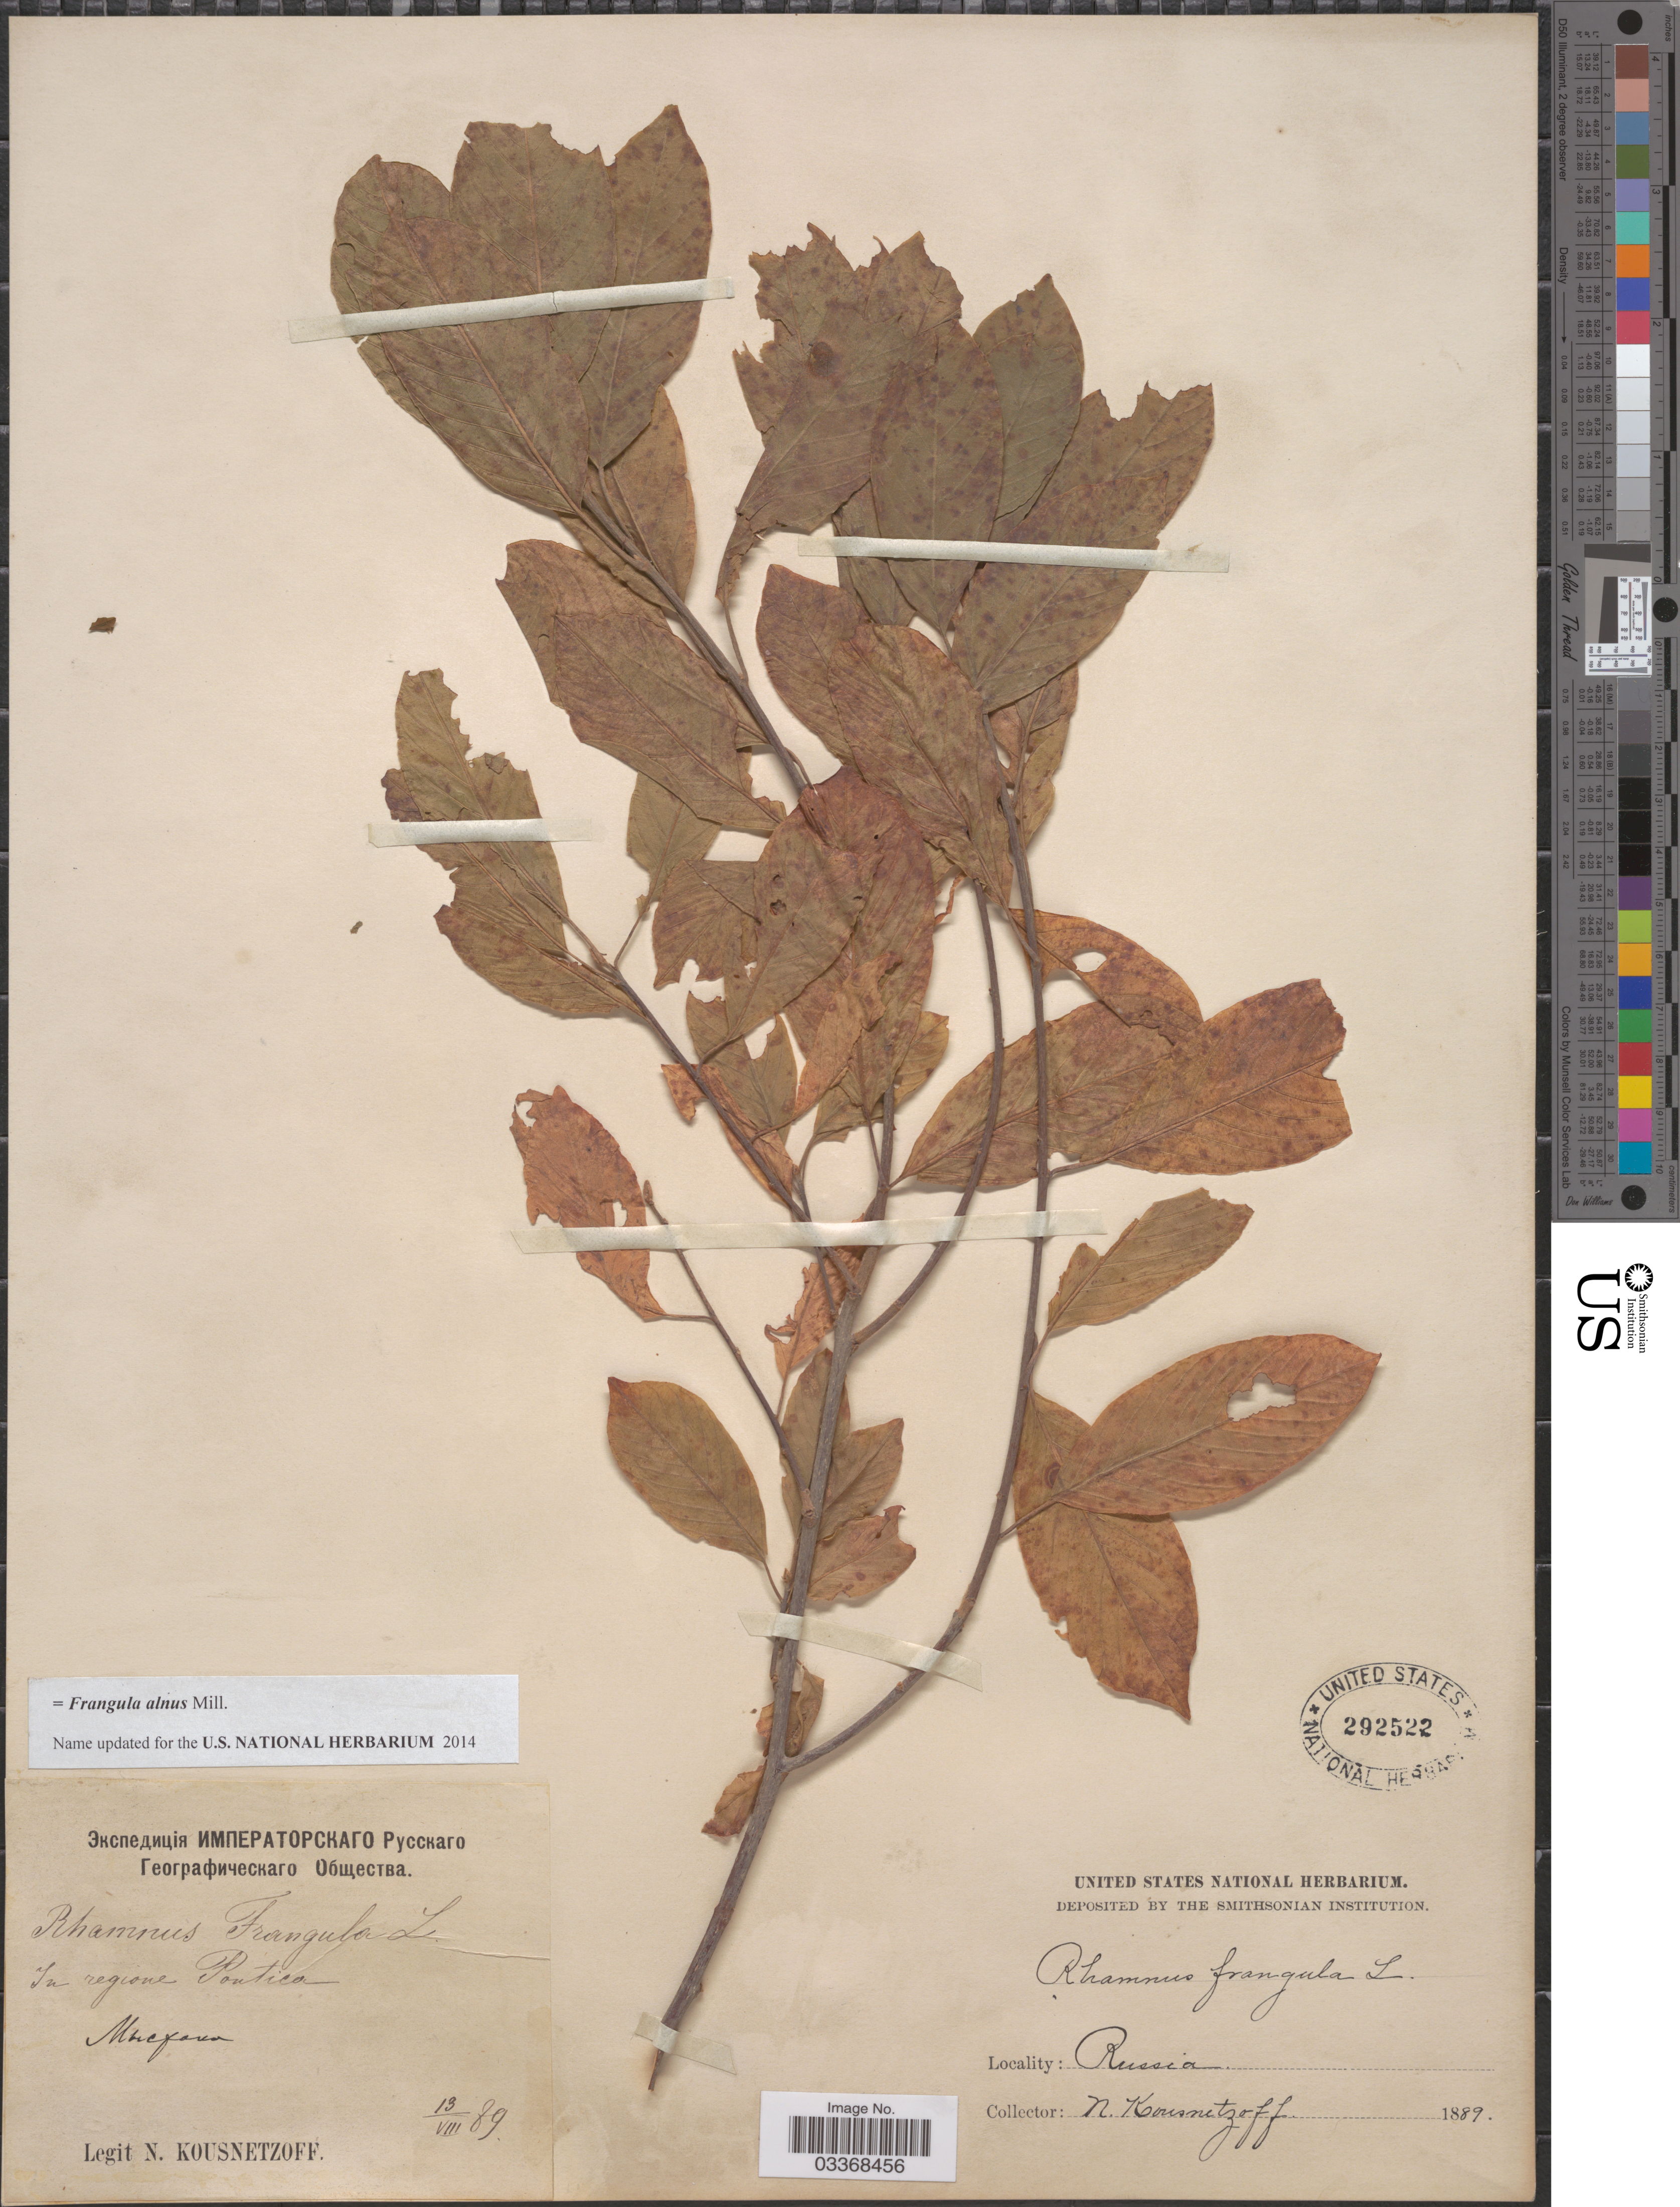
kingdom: Plantae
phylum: Tracheophyta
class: Magnoliopsida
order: Rosales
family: Rhamnaceae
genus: Frangula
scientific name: Frangula alnus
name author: Mill.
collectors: N. Kousnetzoff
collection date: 1889-08-13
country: Turkey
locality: Pontus Region.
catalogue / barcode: US 292522